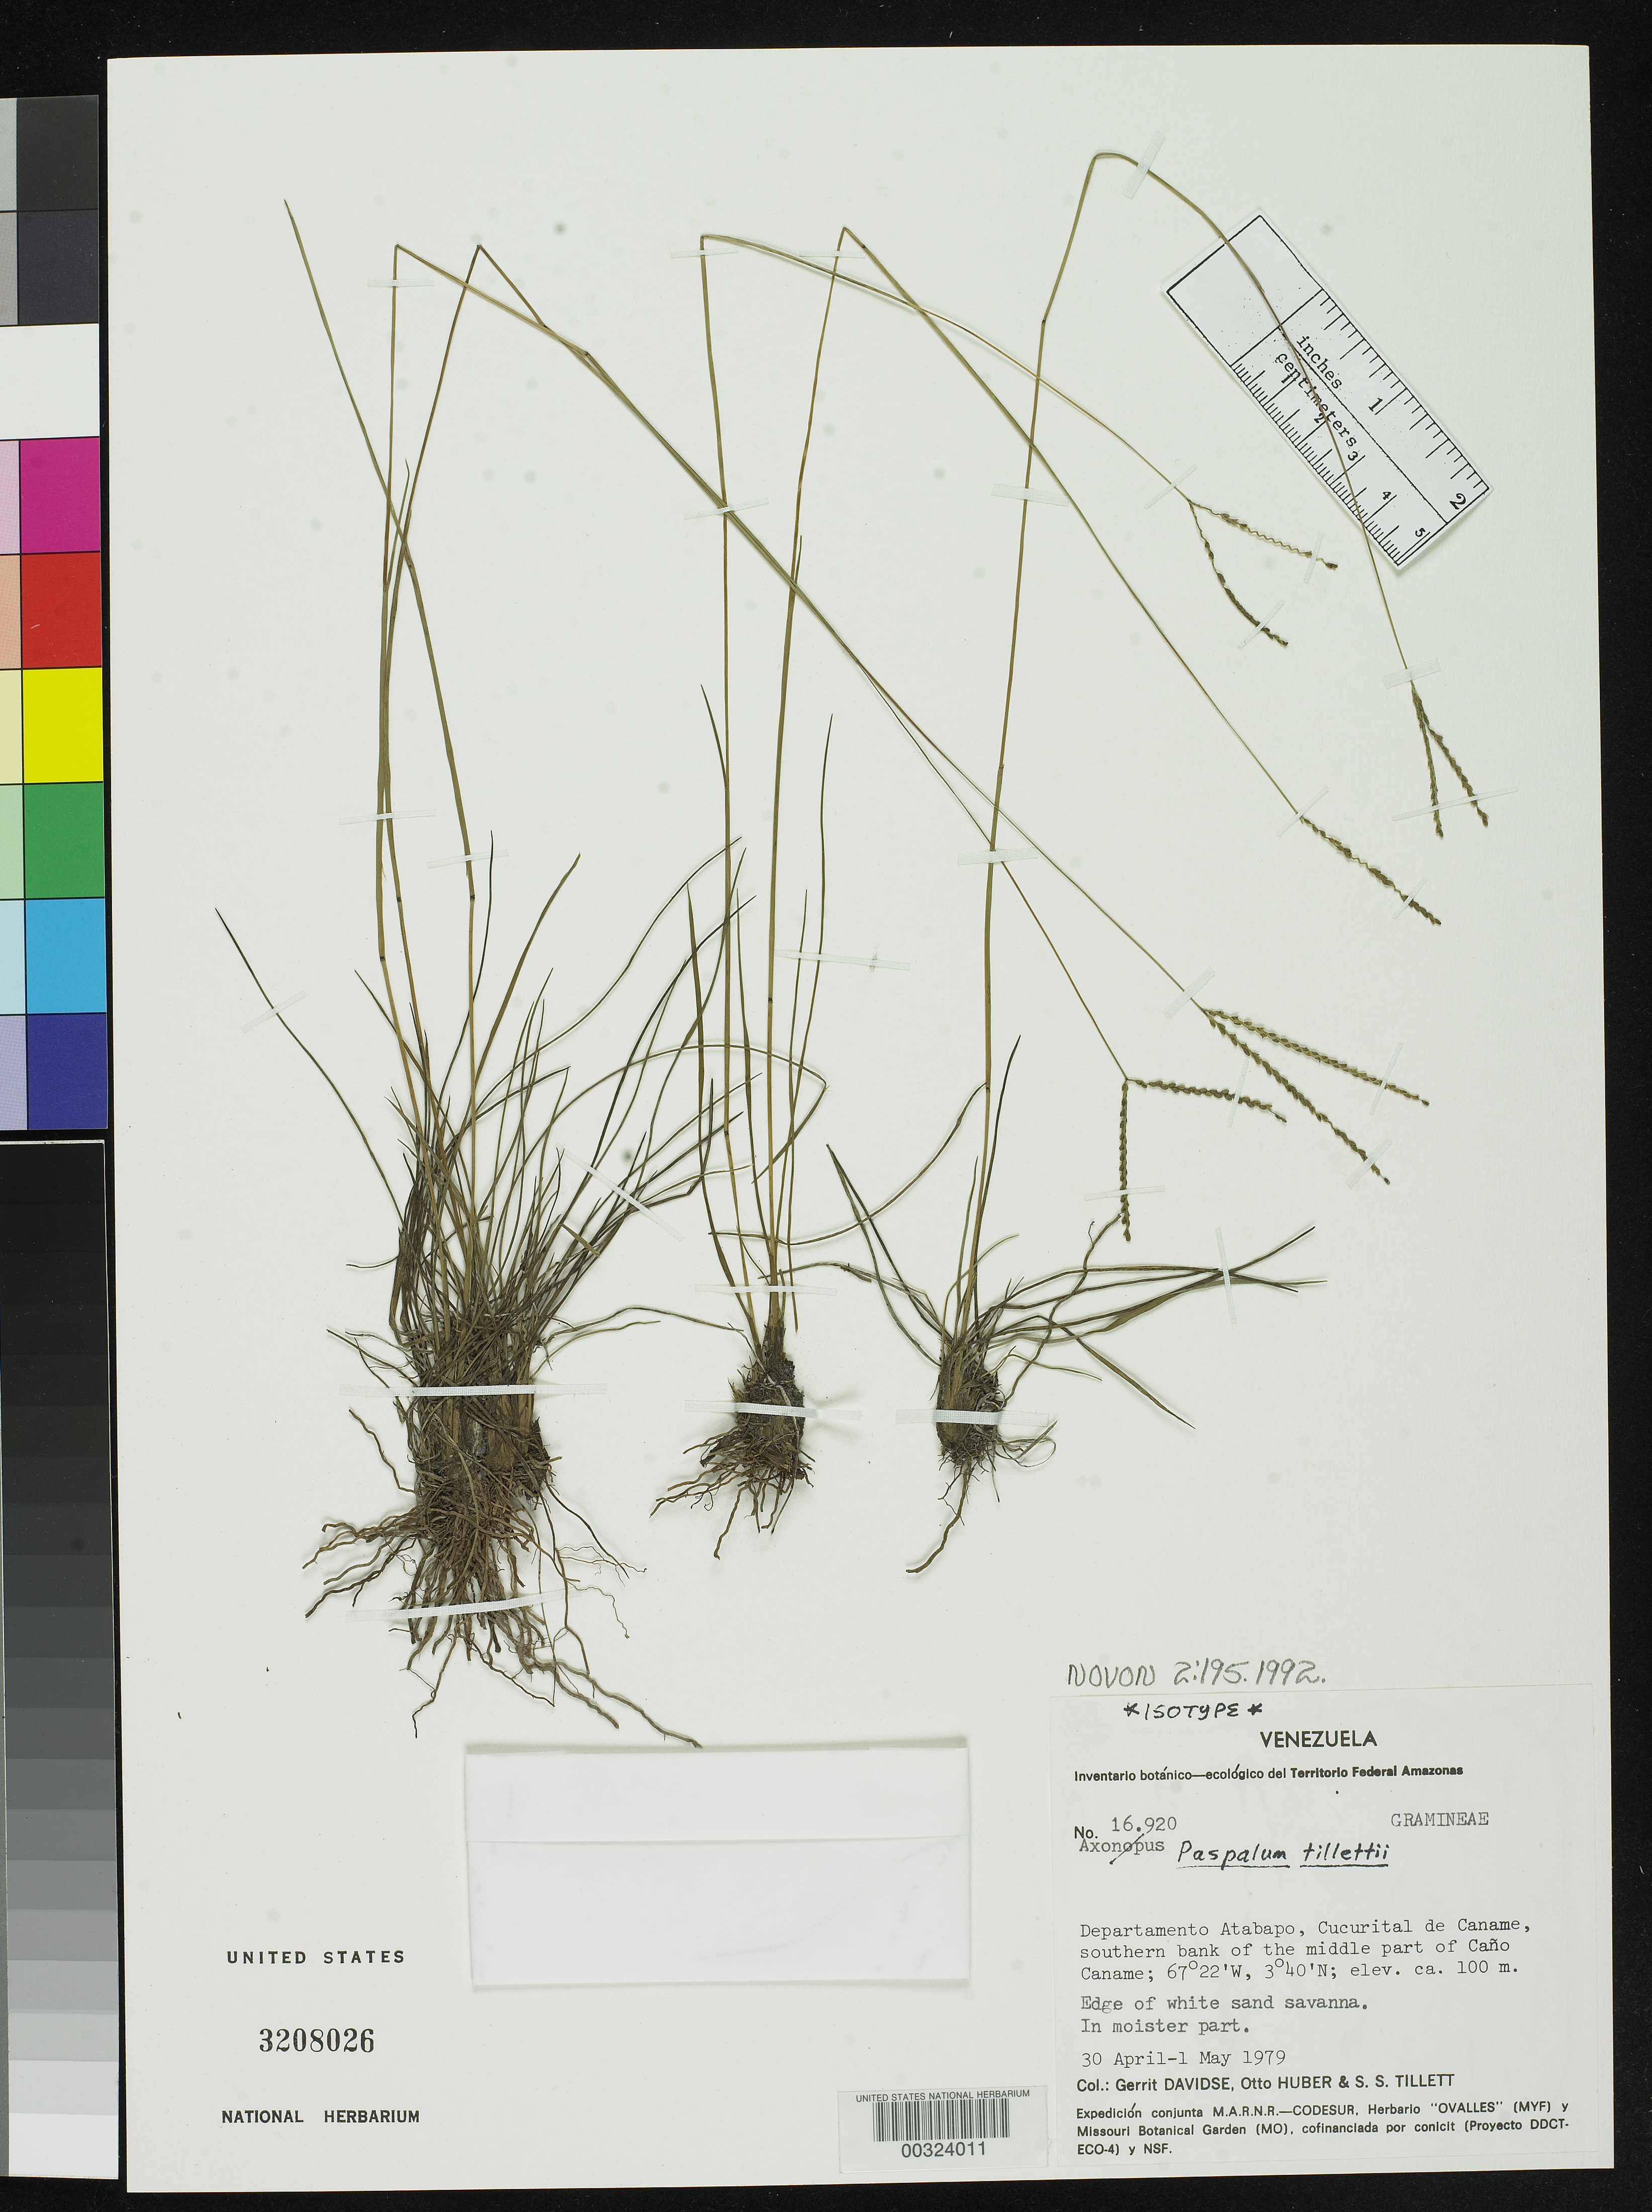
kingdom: Plantae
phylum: Tracheophyta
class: Liliopsida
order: Poales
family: Poaceae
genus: Paspalum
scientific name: Paspalum tillettii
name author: Davidse & Zuloaga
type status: Isotype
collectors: G. Davidse, O. Huber & S. S. Tillett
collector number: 16920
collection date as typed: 30 Apr 1979 to 01 May 1979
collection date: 1979-04-30/1979-05-01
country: Venezuela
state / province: Amazonas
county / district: Atabapo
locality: Cucurital de Caname, S bank of middle part of Cano Caname.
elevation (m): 100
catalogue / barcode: US 3208026